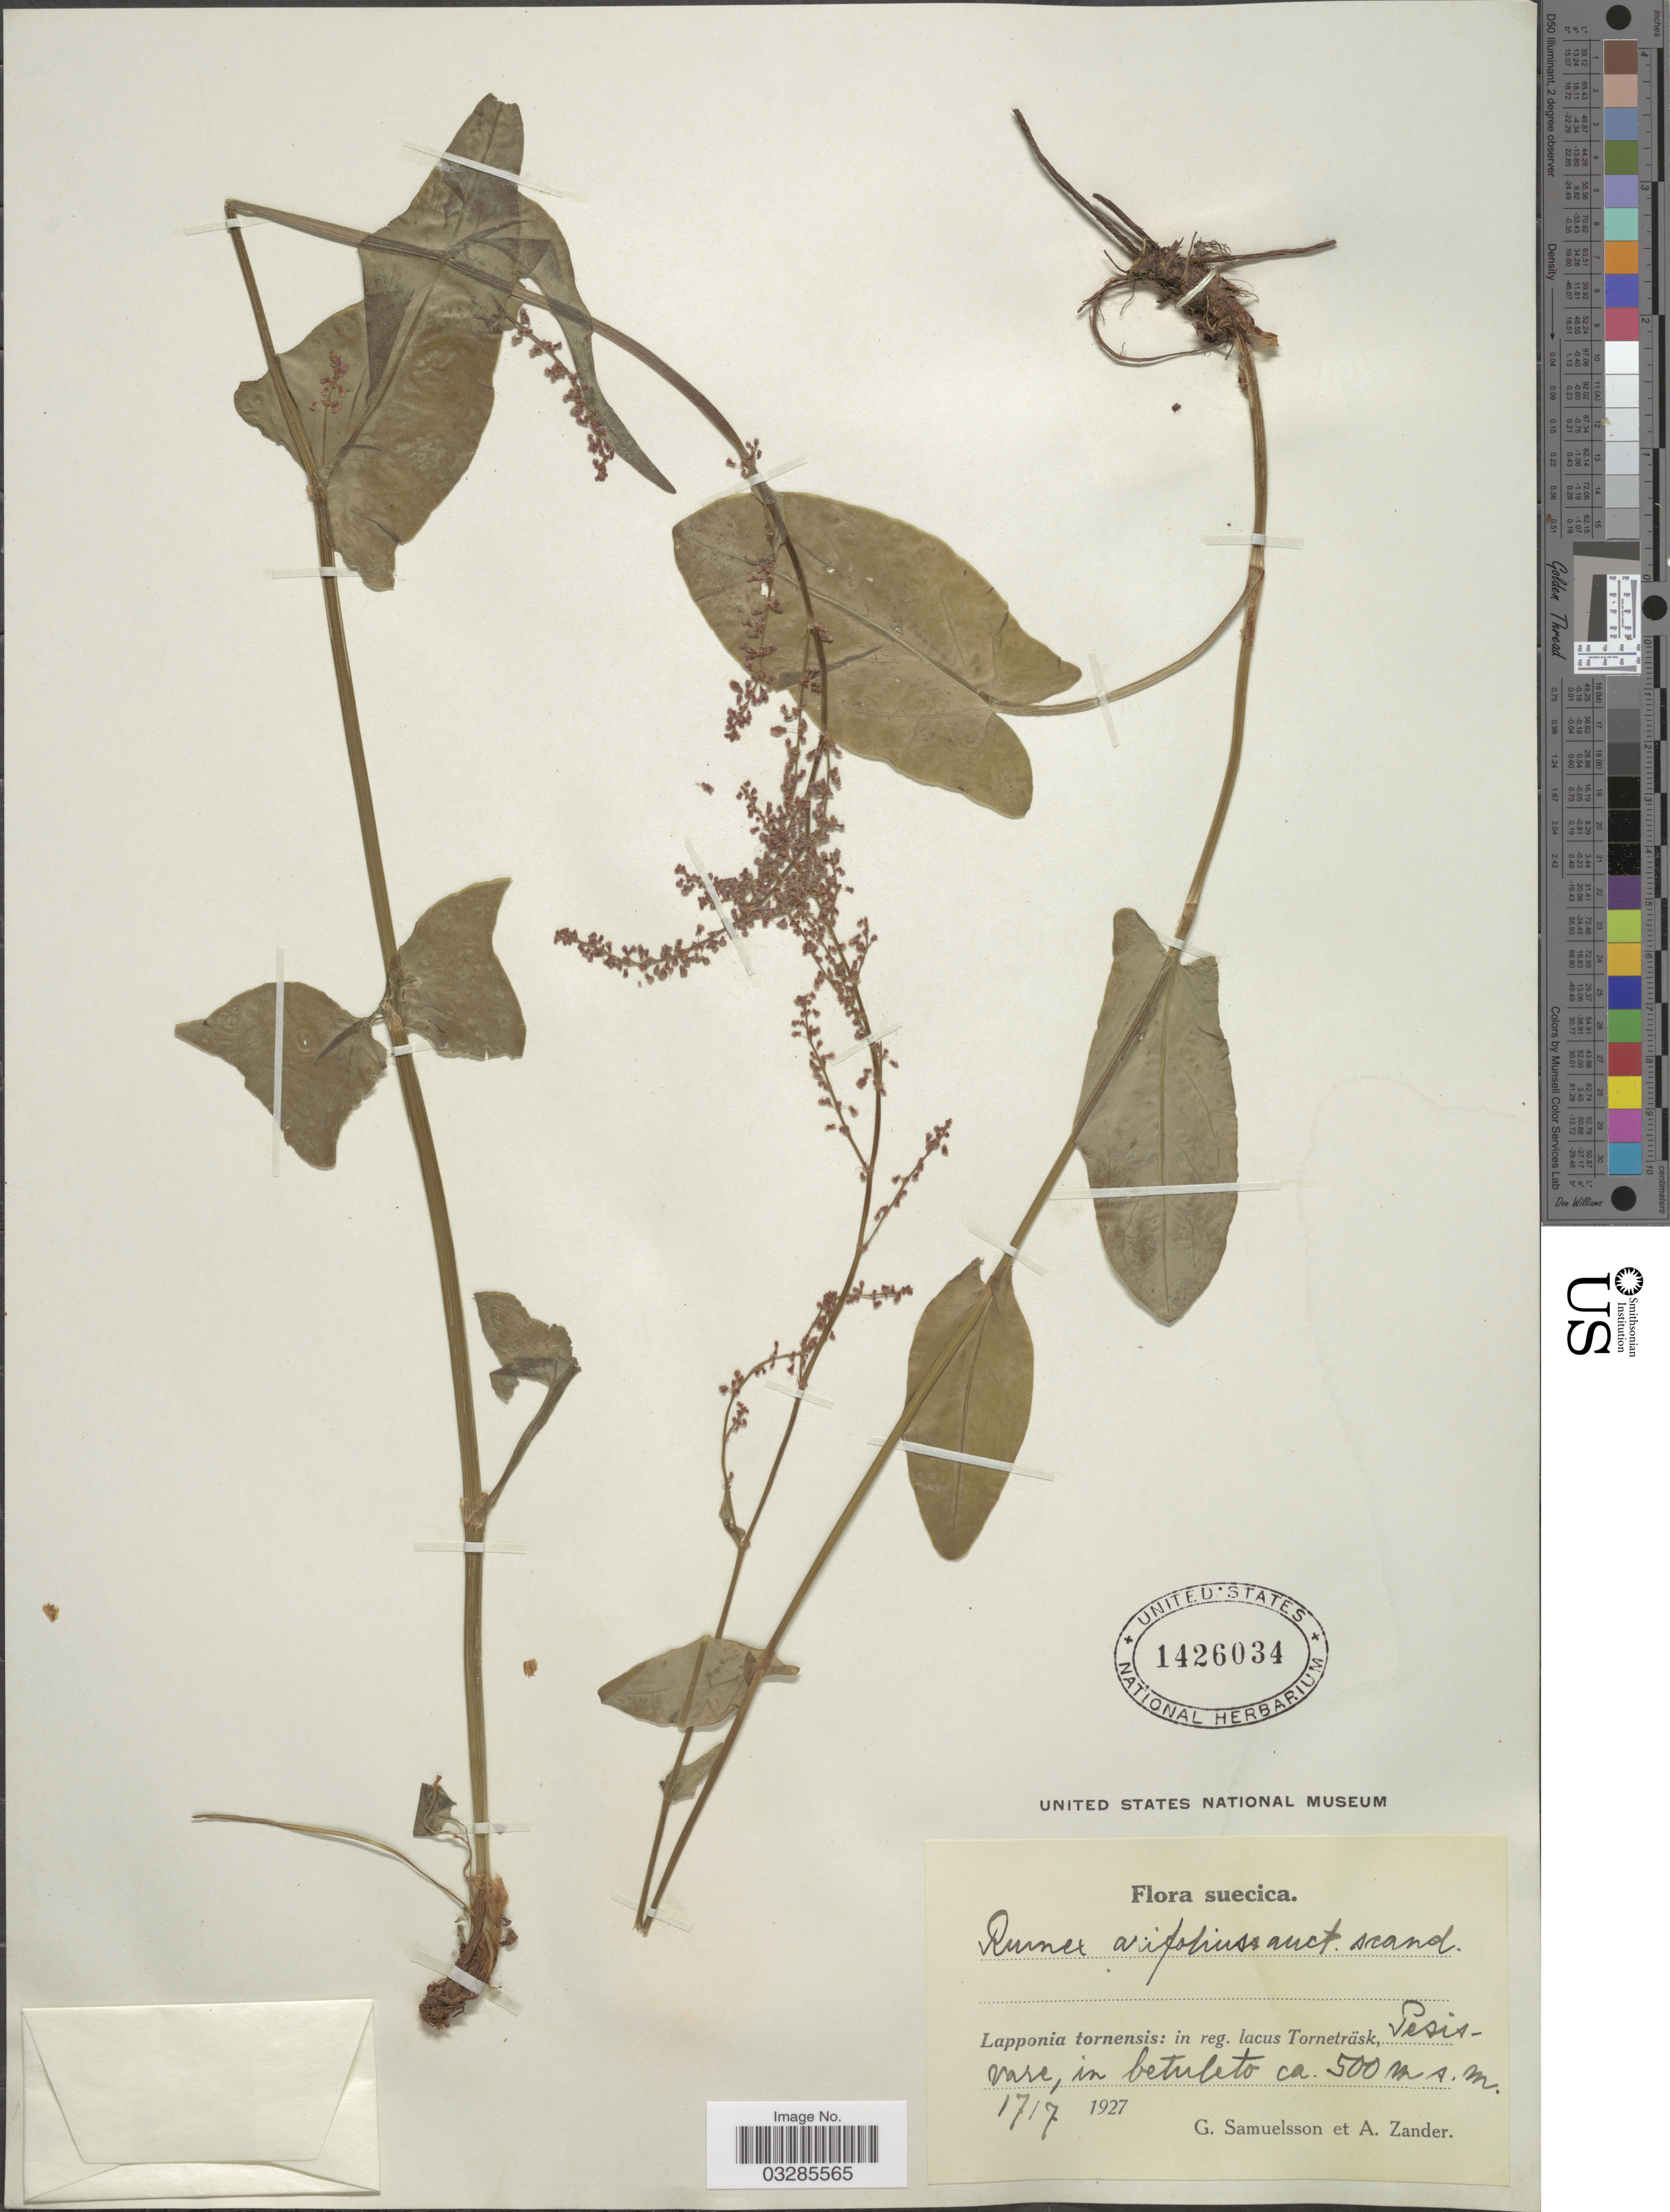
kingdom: Plantae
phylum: Tracheophyta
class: Magnoliopsida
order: Caryophyllales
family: Polygonaceae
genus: Rumex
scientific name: Rumex arifolius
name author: All.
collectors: G. Samuelsson & A. Zander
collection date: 1927-07-17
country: Sweden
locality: Suecica. Lapponia tornensis: in reg. lacus Torneträsk, Pesisvare.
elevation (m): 500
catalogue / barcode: US 1426034